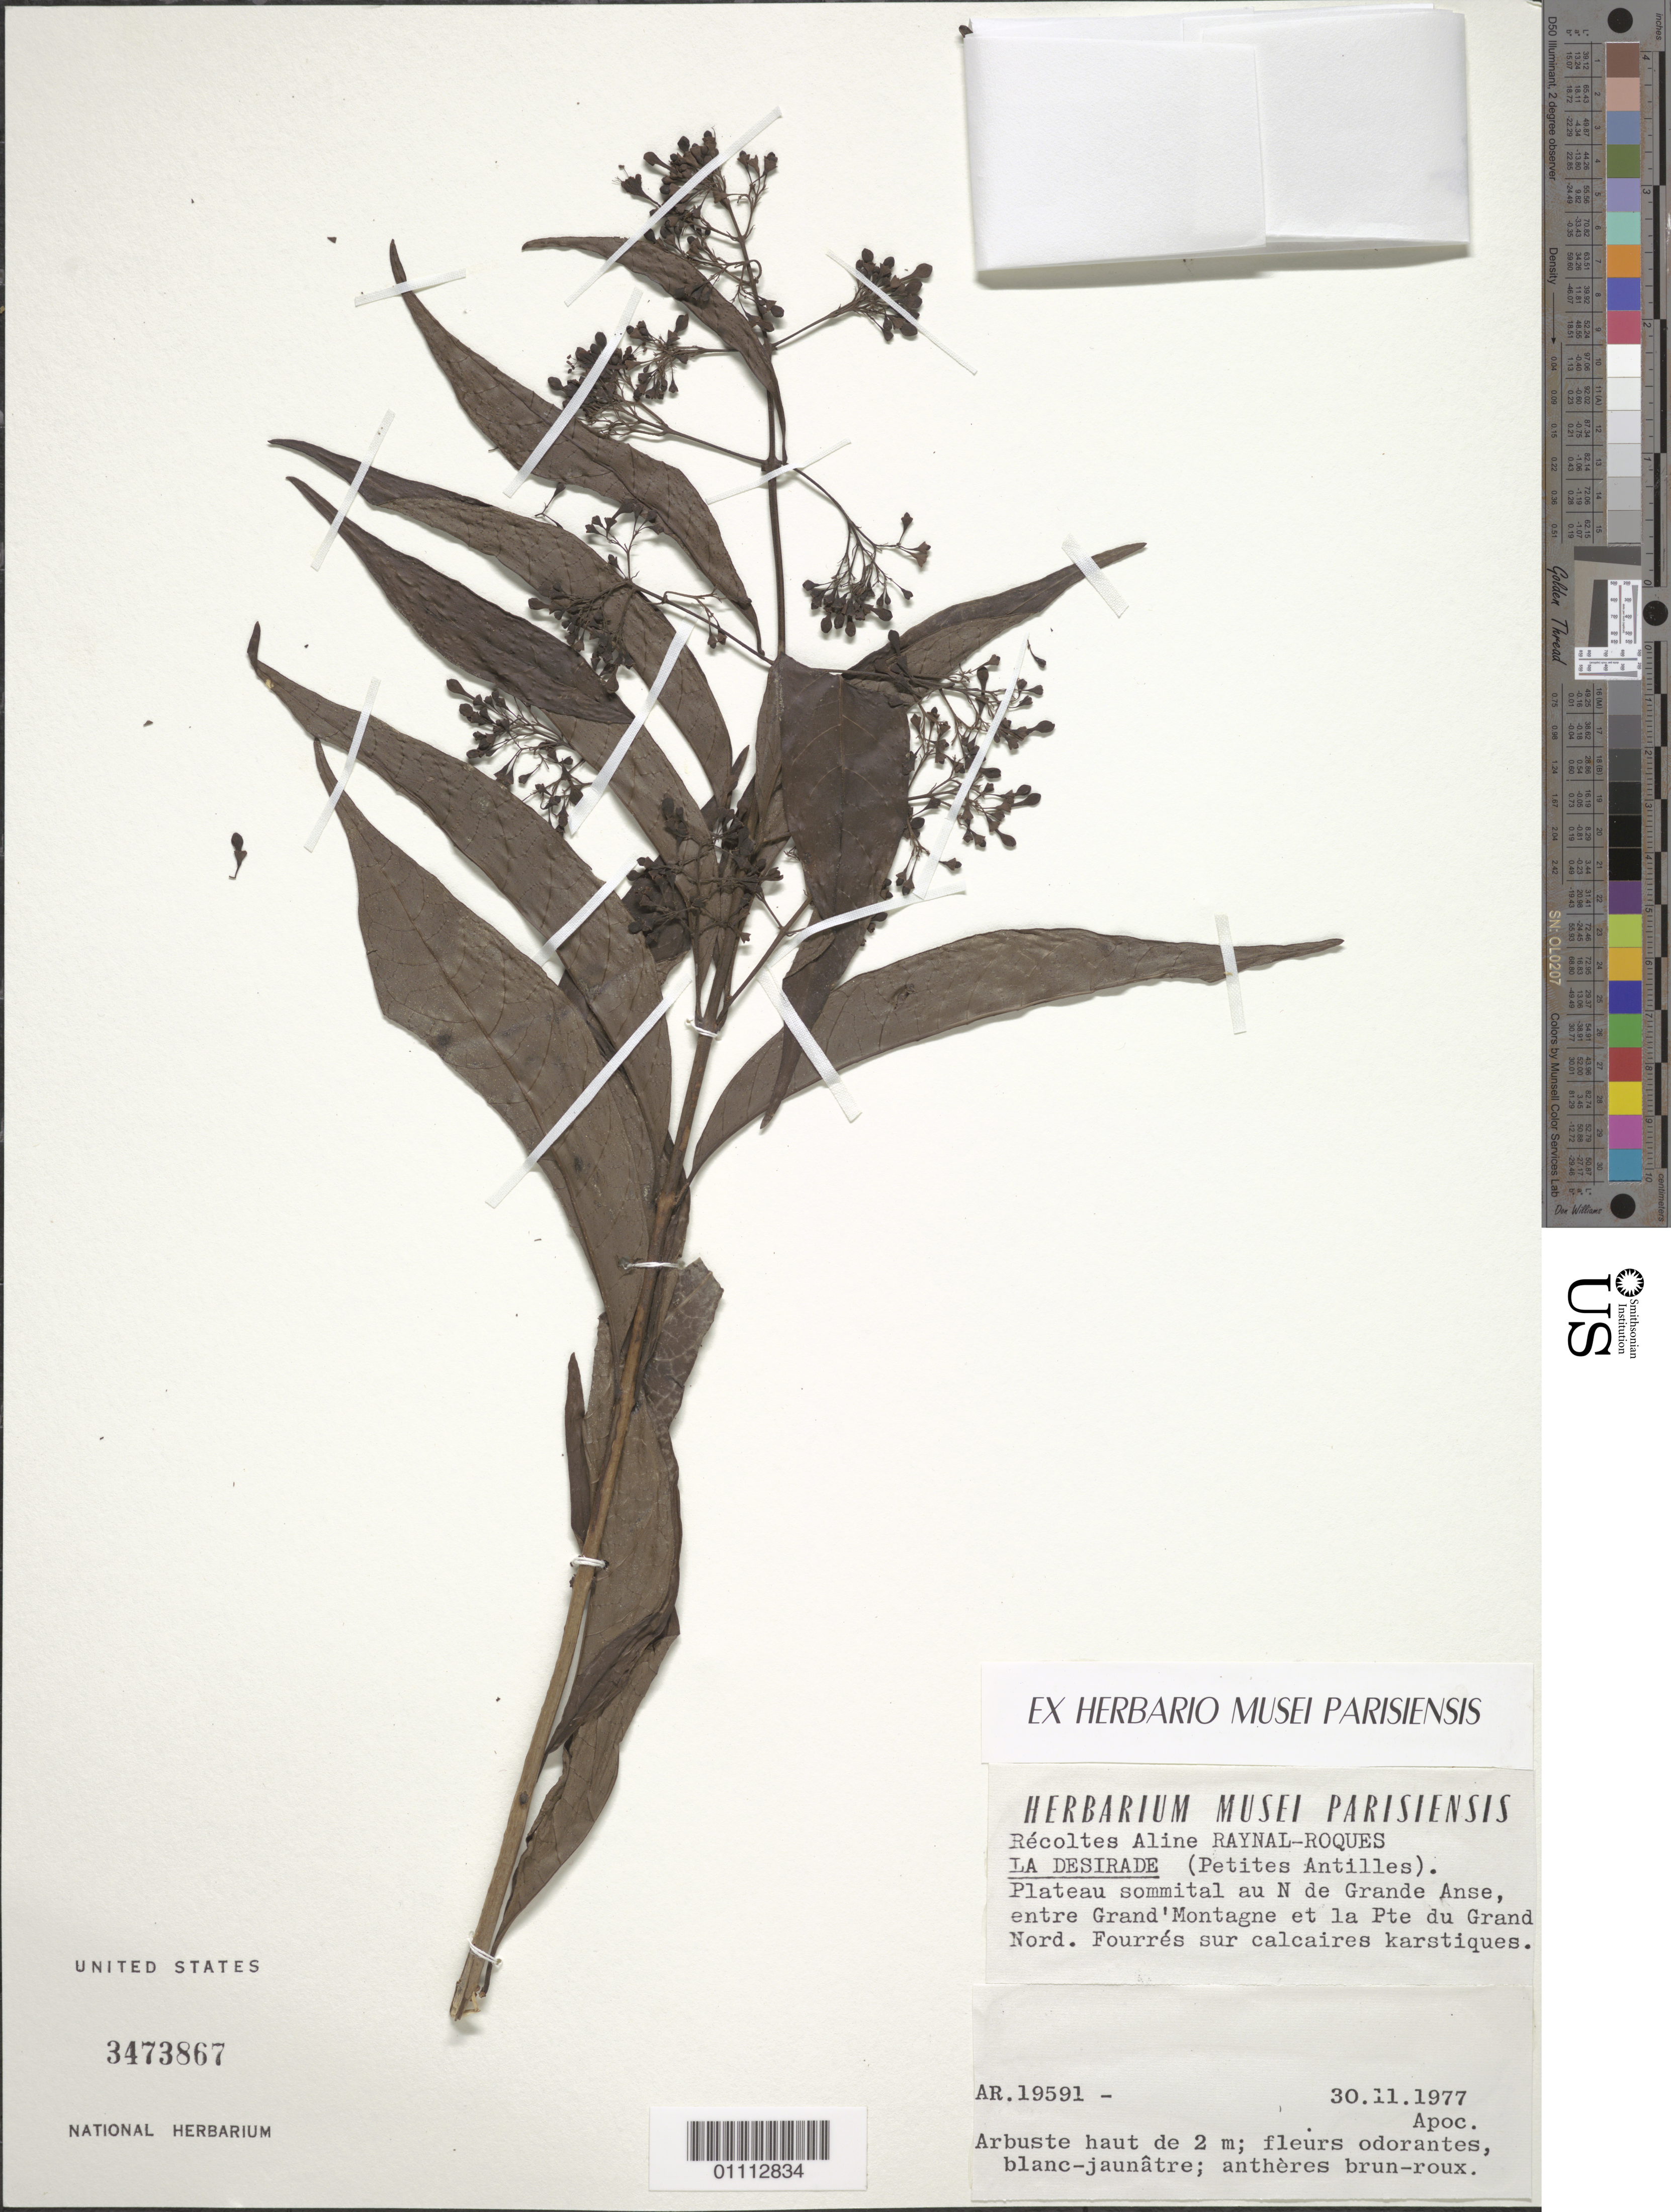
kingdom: Plantae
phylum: Tracheophyta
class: Magnoliopsida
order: Gentianales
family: Apocynaceae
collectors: A. M. Raynal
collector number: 19591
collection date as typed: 30 Nov 1977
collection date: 1977-11-30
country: Guadeloupe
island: La Désirade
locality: Plateau sommital au N de Grande Anse, entre Grand'Montagne et la Pte du Grand Nord. Fourres sur calcaires karstiques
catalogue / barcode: US 3473867